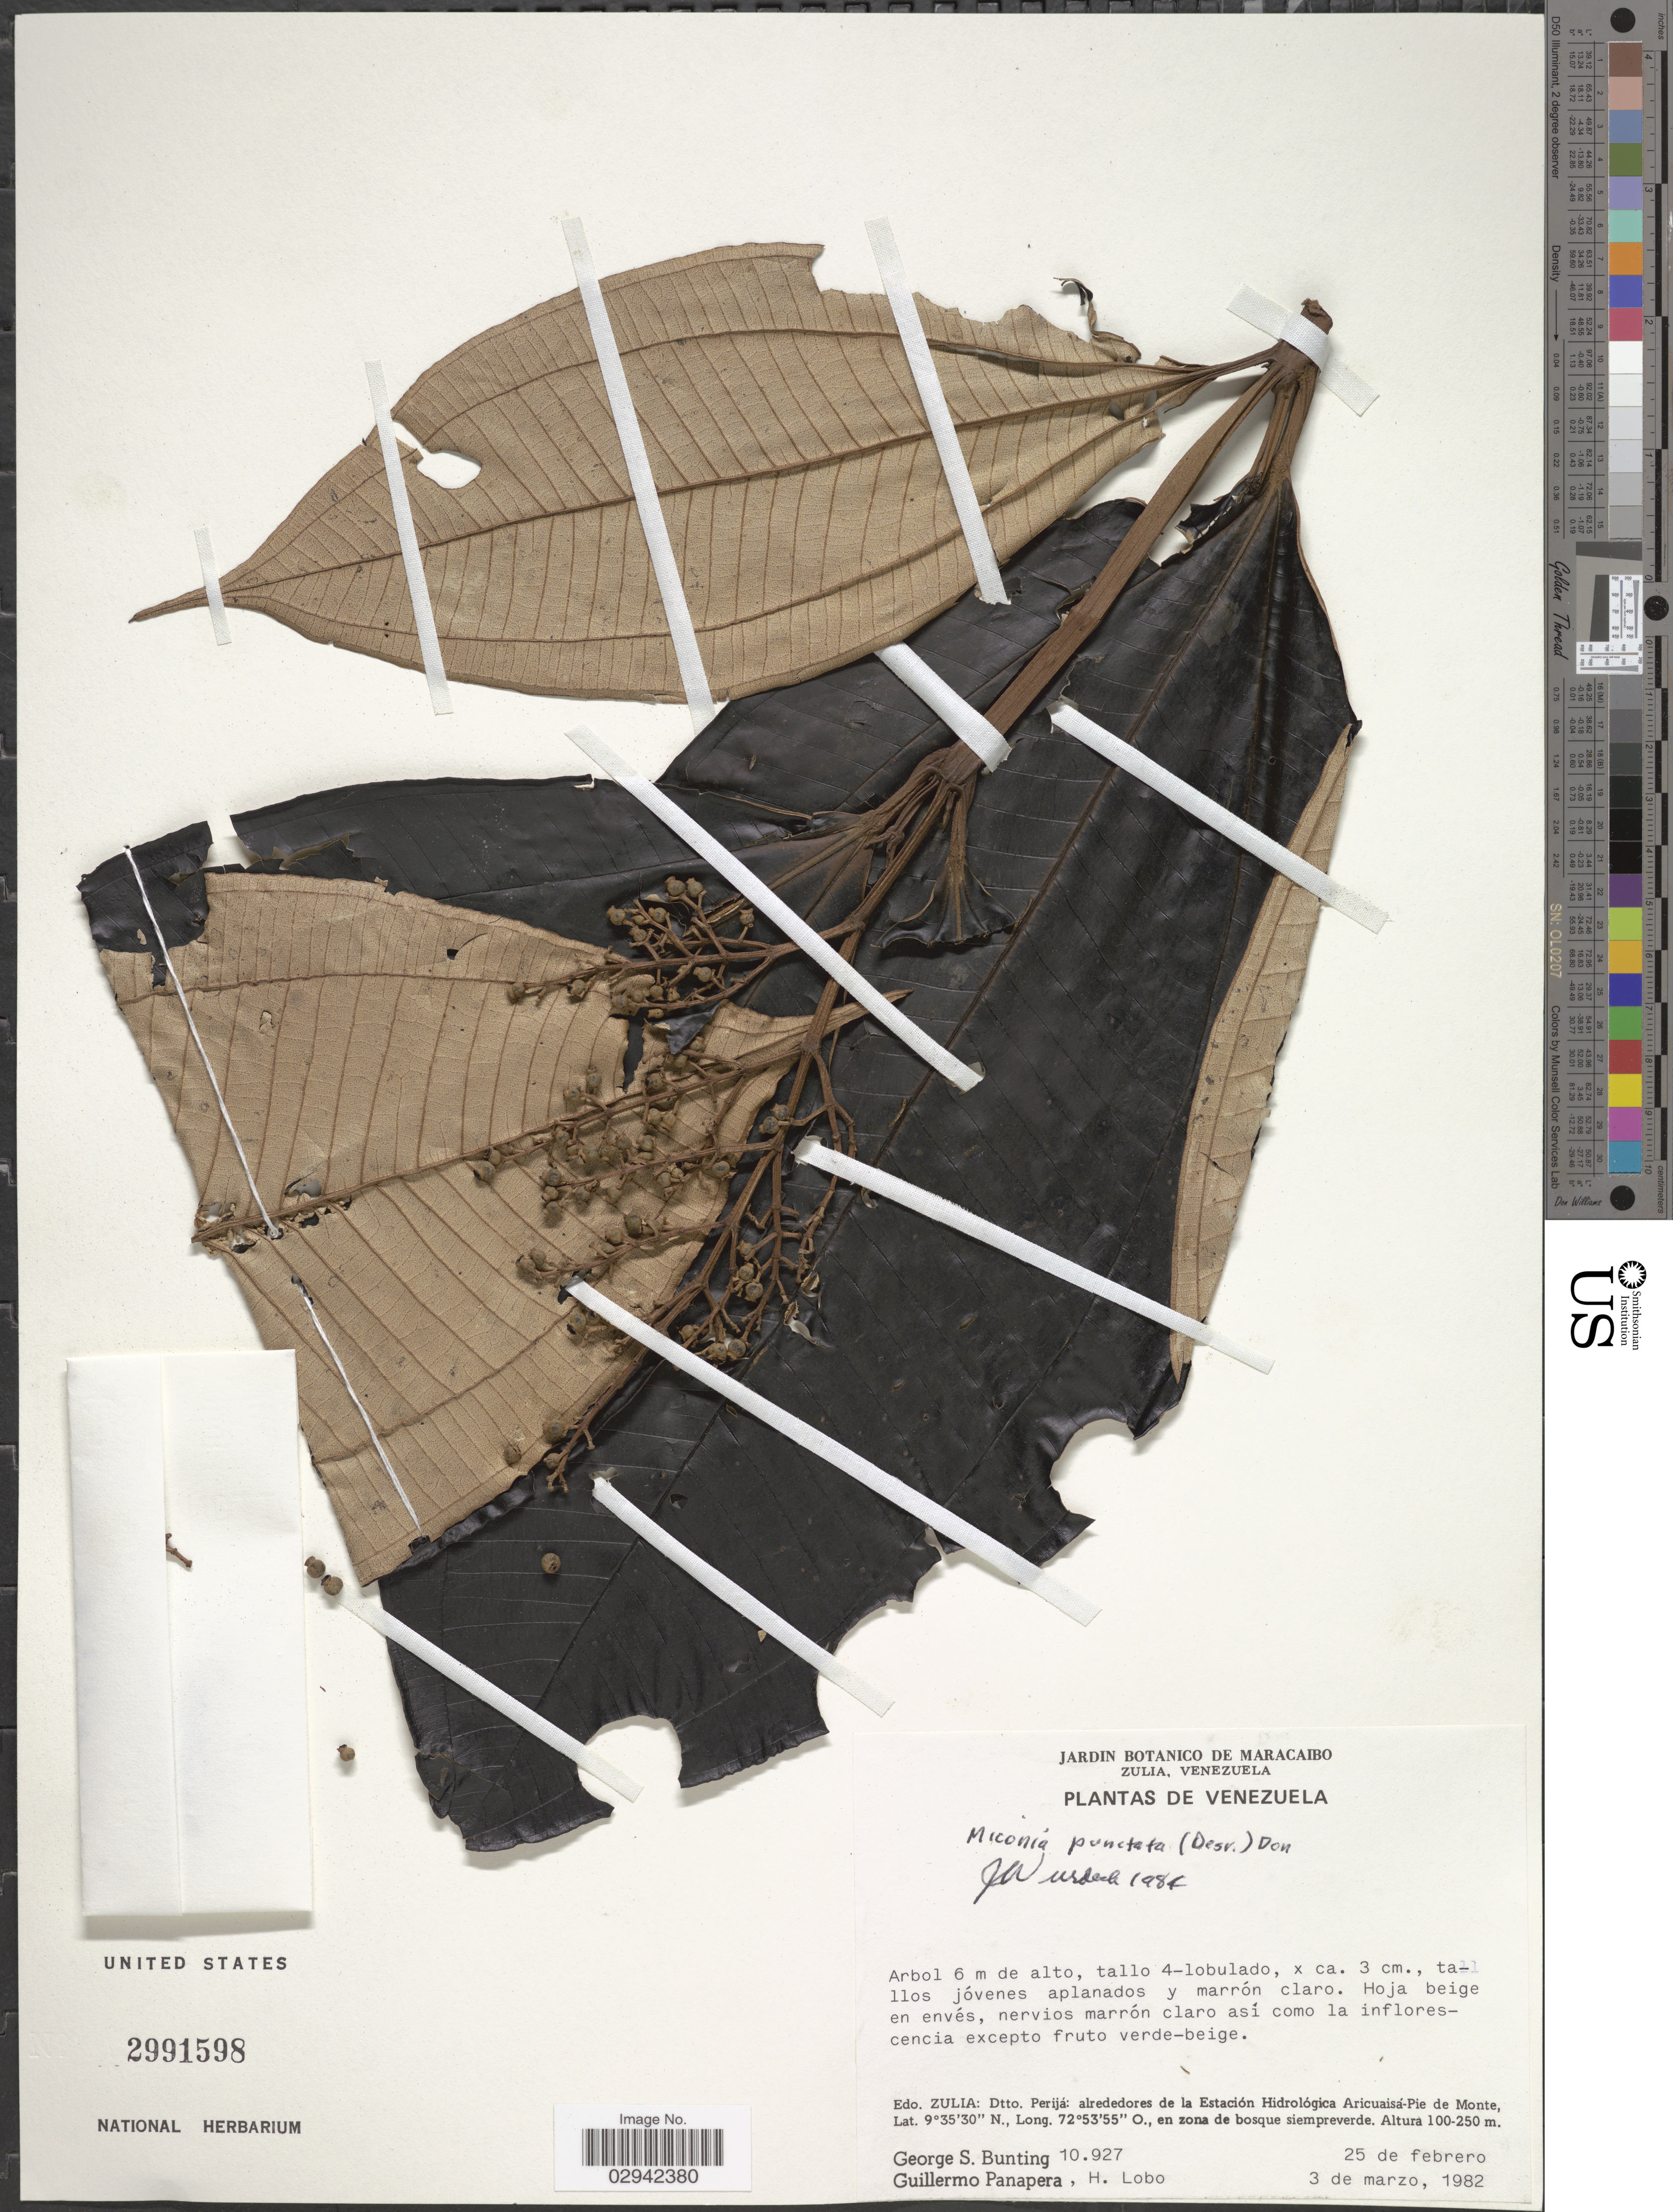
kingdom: Plantae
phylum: Tracheophyta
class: Magnoliopsida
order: Myrtales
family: Melastomataceae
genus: Miconia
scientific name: Miconia punctata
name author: (Desr.) D. Don ex DC.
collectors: G. S. Bunting, G. Panapera & H. Lobo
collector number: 10927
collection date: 1982-02-25/1982-03-03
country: Venezuela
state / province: Zulia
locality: Dtto. Perijá: alrededores de la Estación Hidrológica Aricuaisá-Pie de Monte.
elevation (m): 100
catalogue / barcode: US 2991598